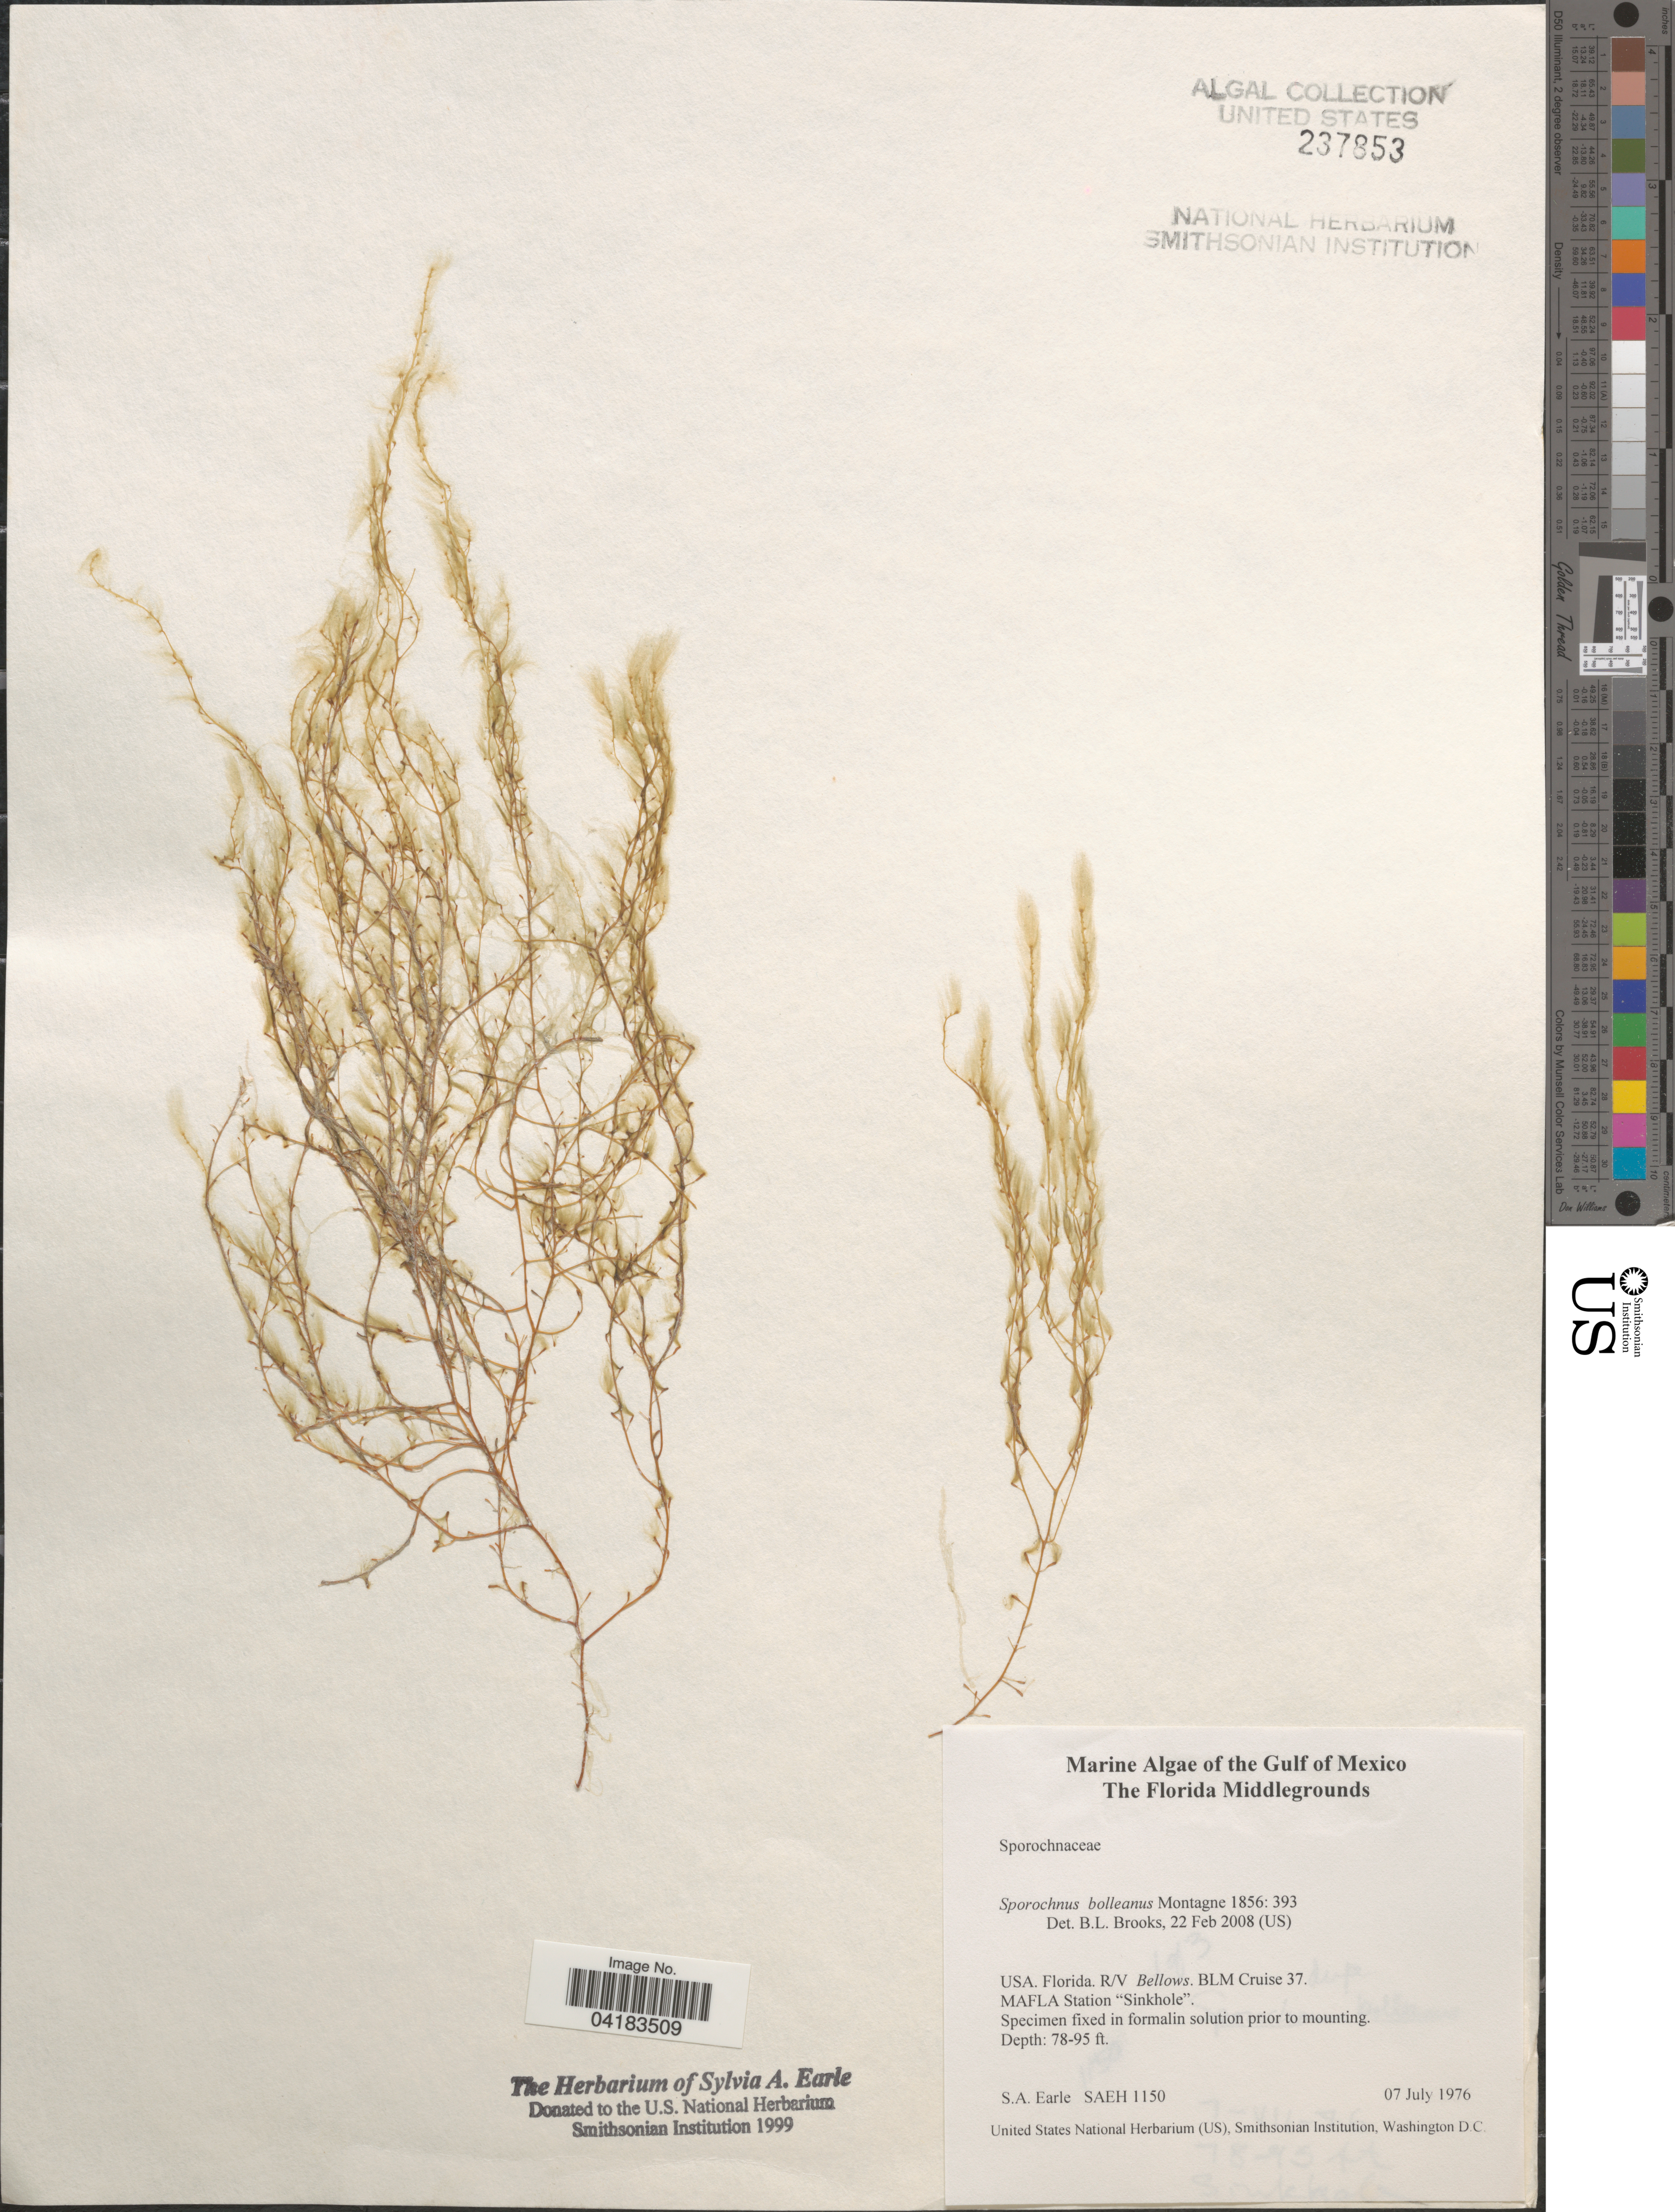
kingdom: Chromista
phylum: Ochrophyta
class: Phaeophyceae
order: Sporochnales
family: Sporochnaceae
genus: Sporochnus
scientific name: Sporochnus bolleanus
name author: Mont.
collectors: S. A. Earle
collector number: SAEH1150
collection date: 1976-07-07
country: United States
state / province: Florida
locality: The Gulf of Mexico. The Florida Middlegrounds. R/V Bellows. BLM Cruise 37. MAFLA Station "Sinkhole".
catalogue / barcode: US 237853